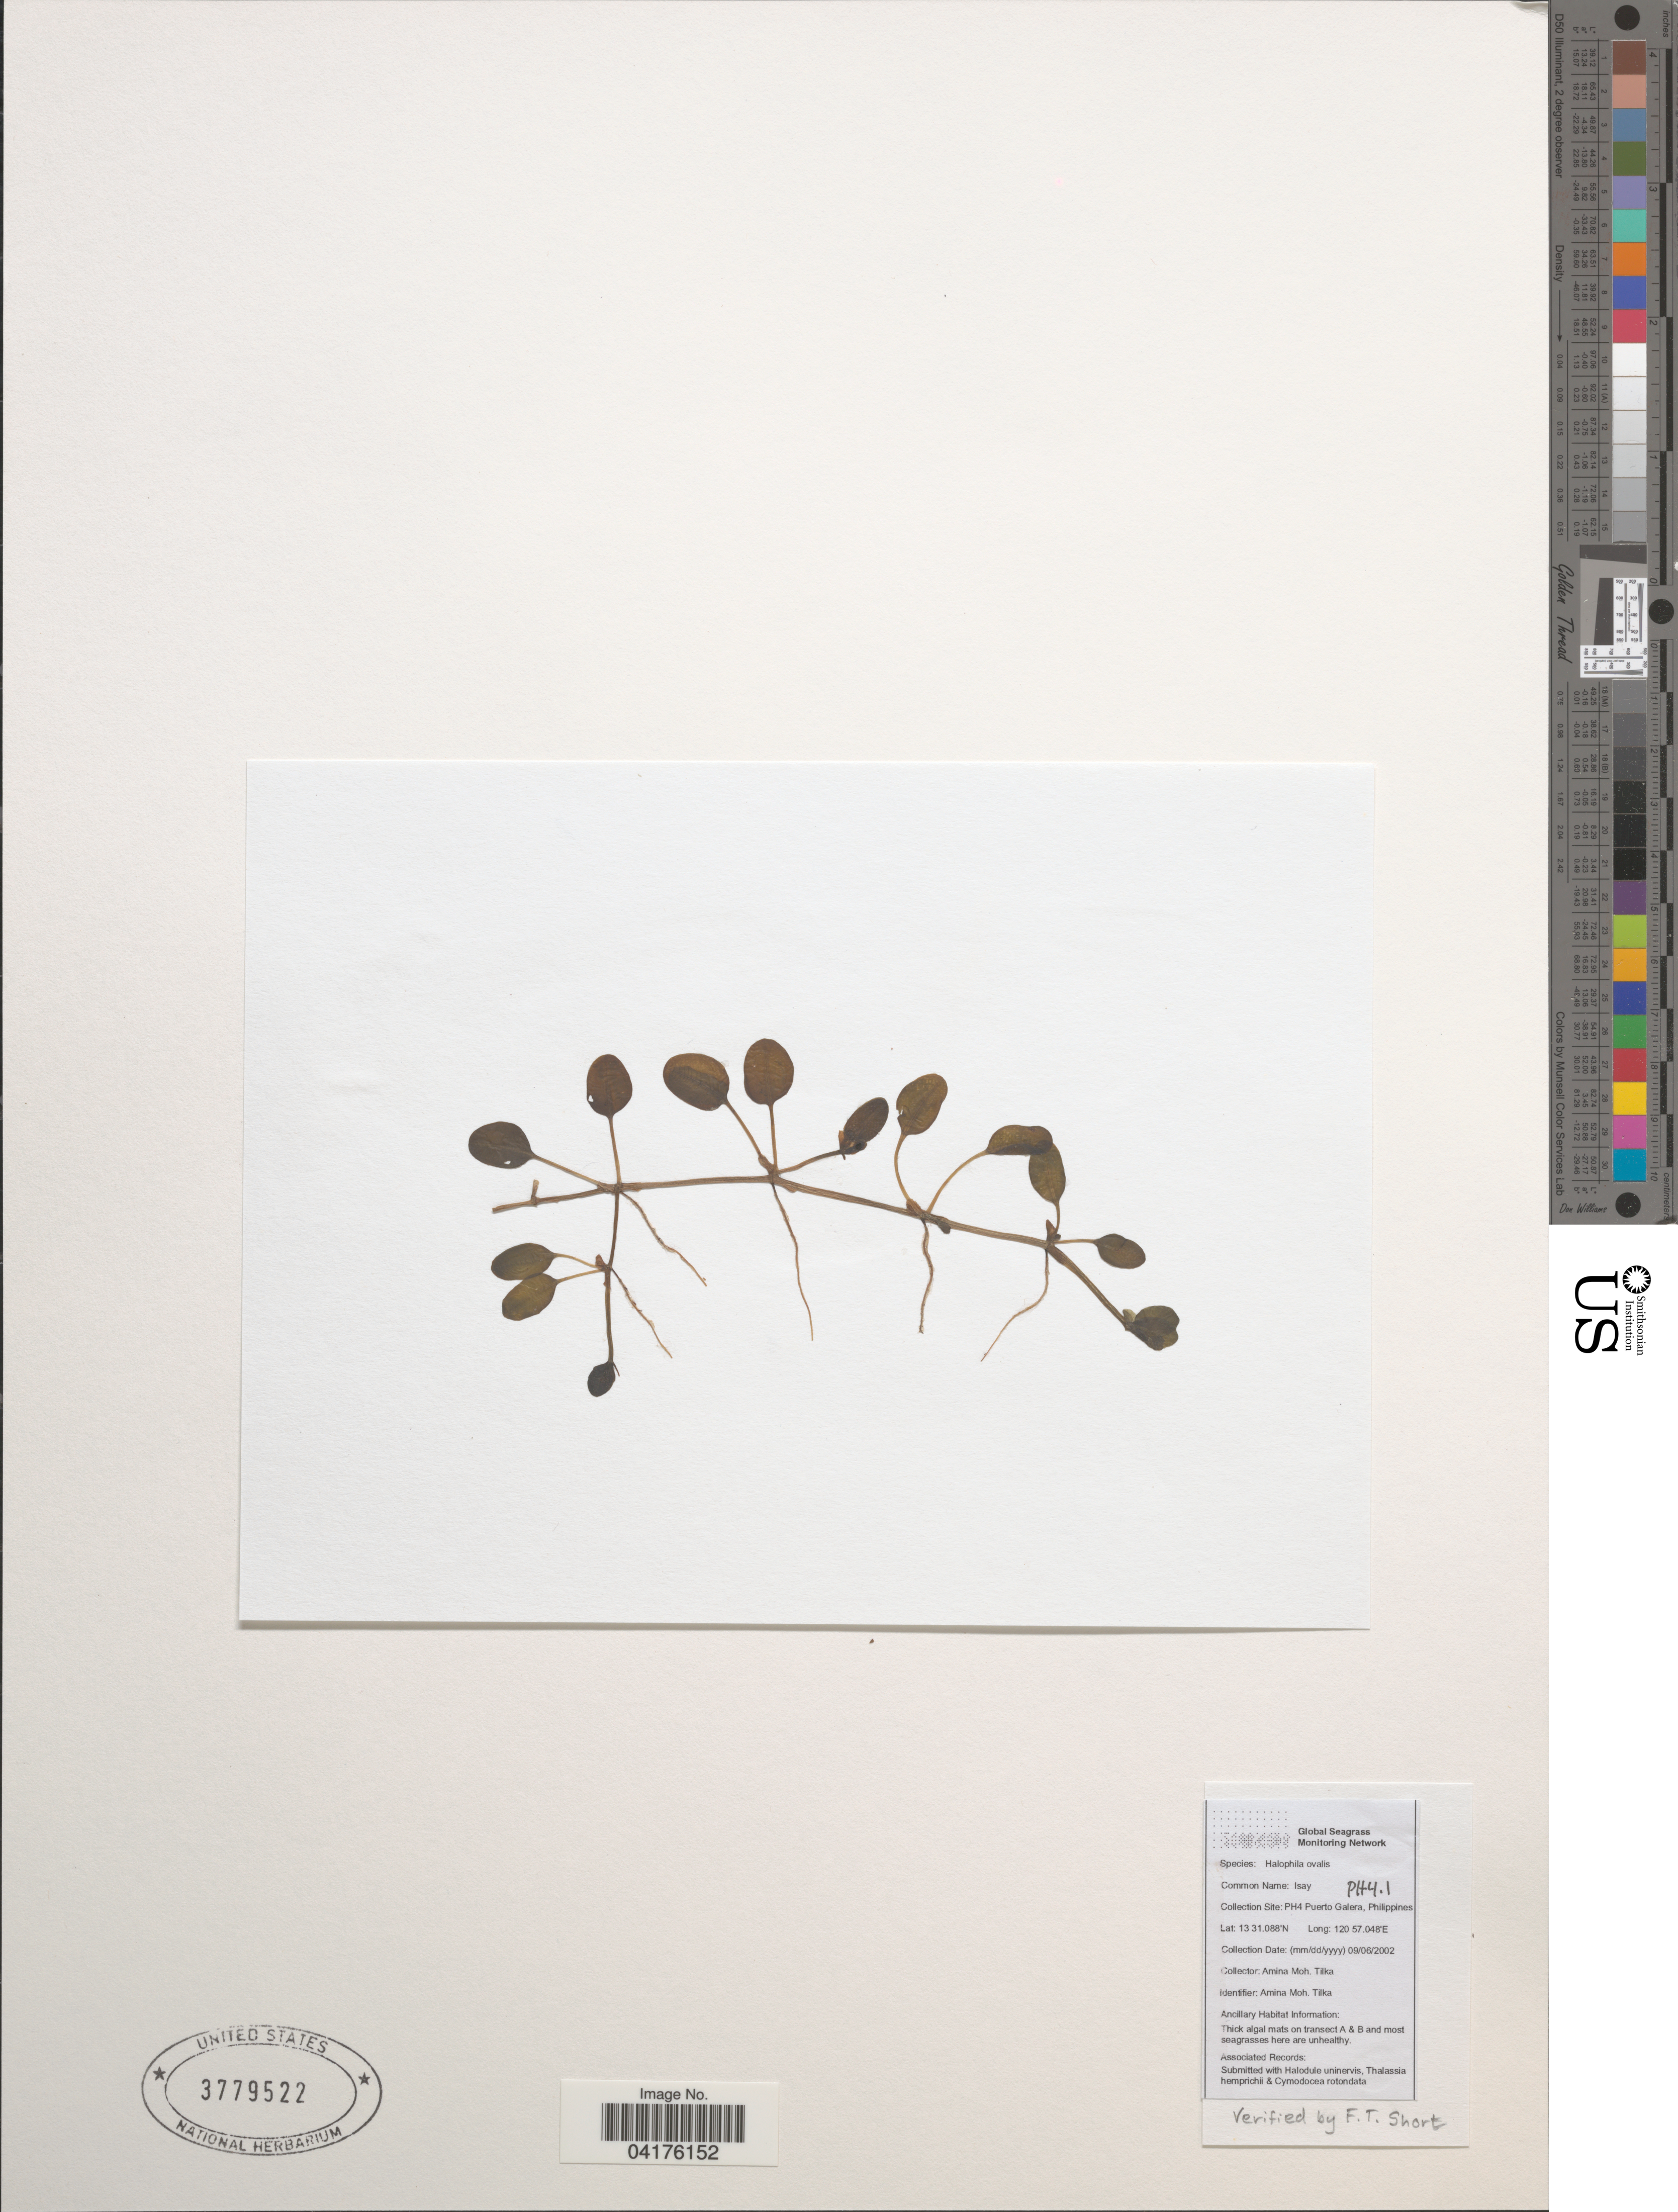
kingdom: Plantae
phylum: Tracheophyta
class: Liliopsida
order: Alismatales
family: Hydrocharitaceae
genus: Halophila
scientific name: Halophila ovalis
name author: (R. Br.) Hook. f.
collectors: A. Tilka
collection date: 2002-09-06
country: Philippines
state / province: Mimaropa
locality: PH4 Puerto Galera. PH 4.1. On transect A & B.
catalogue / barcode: US 3779522